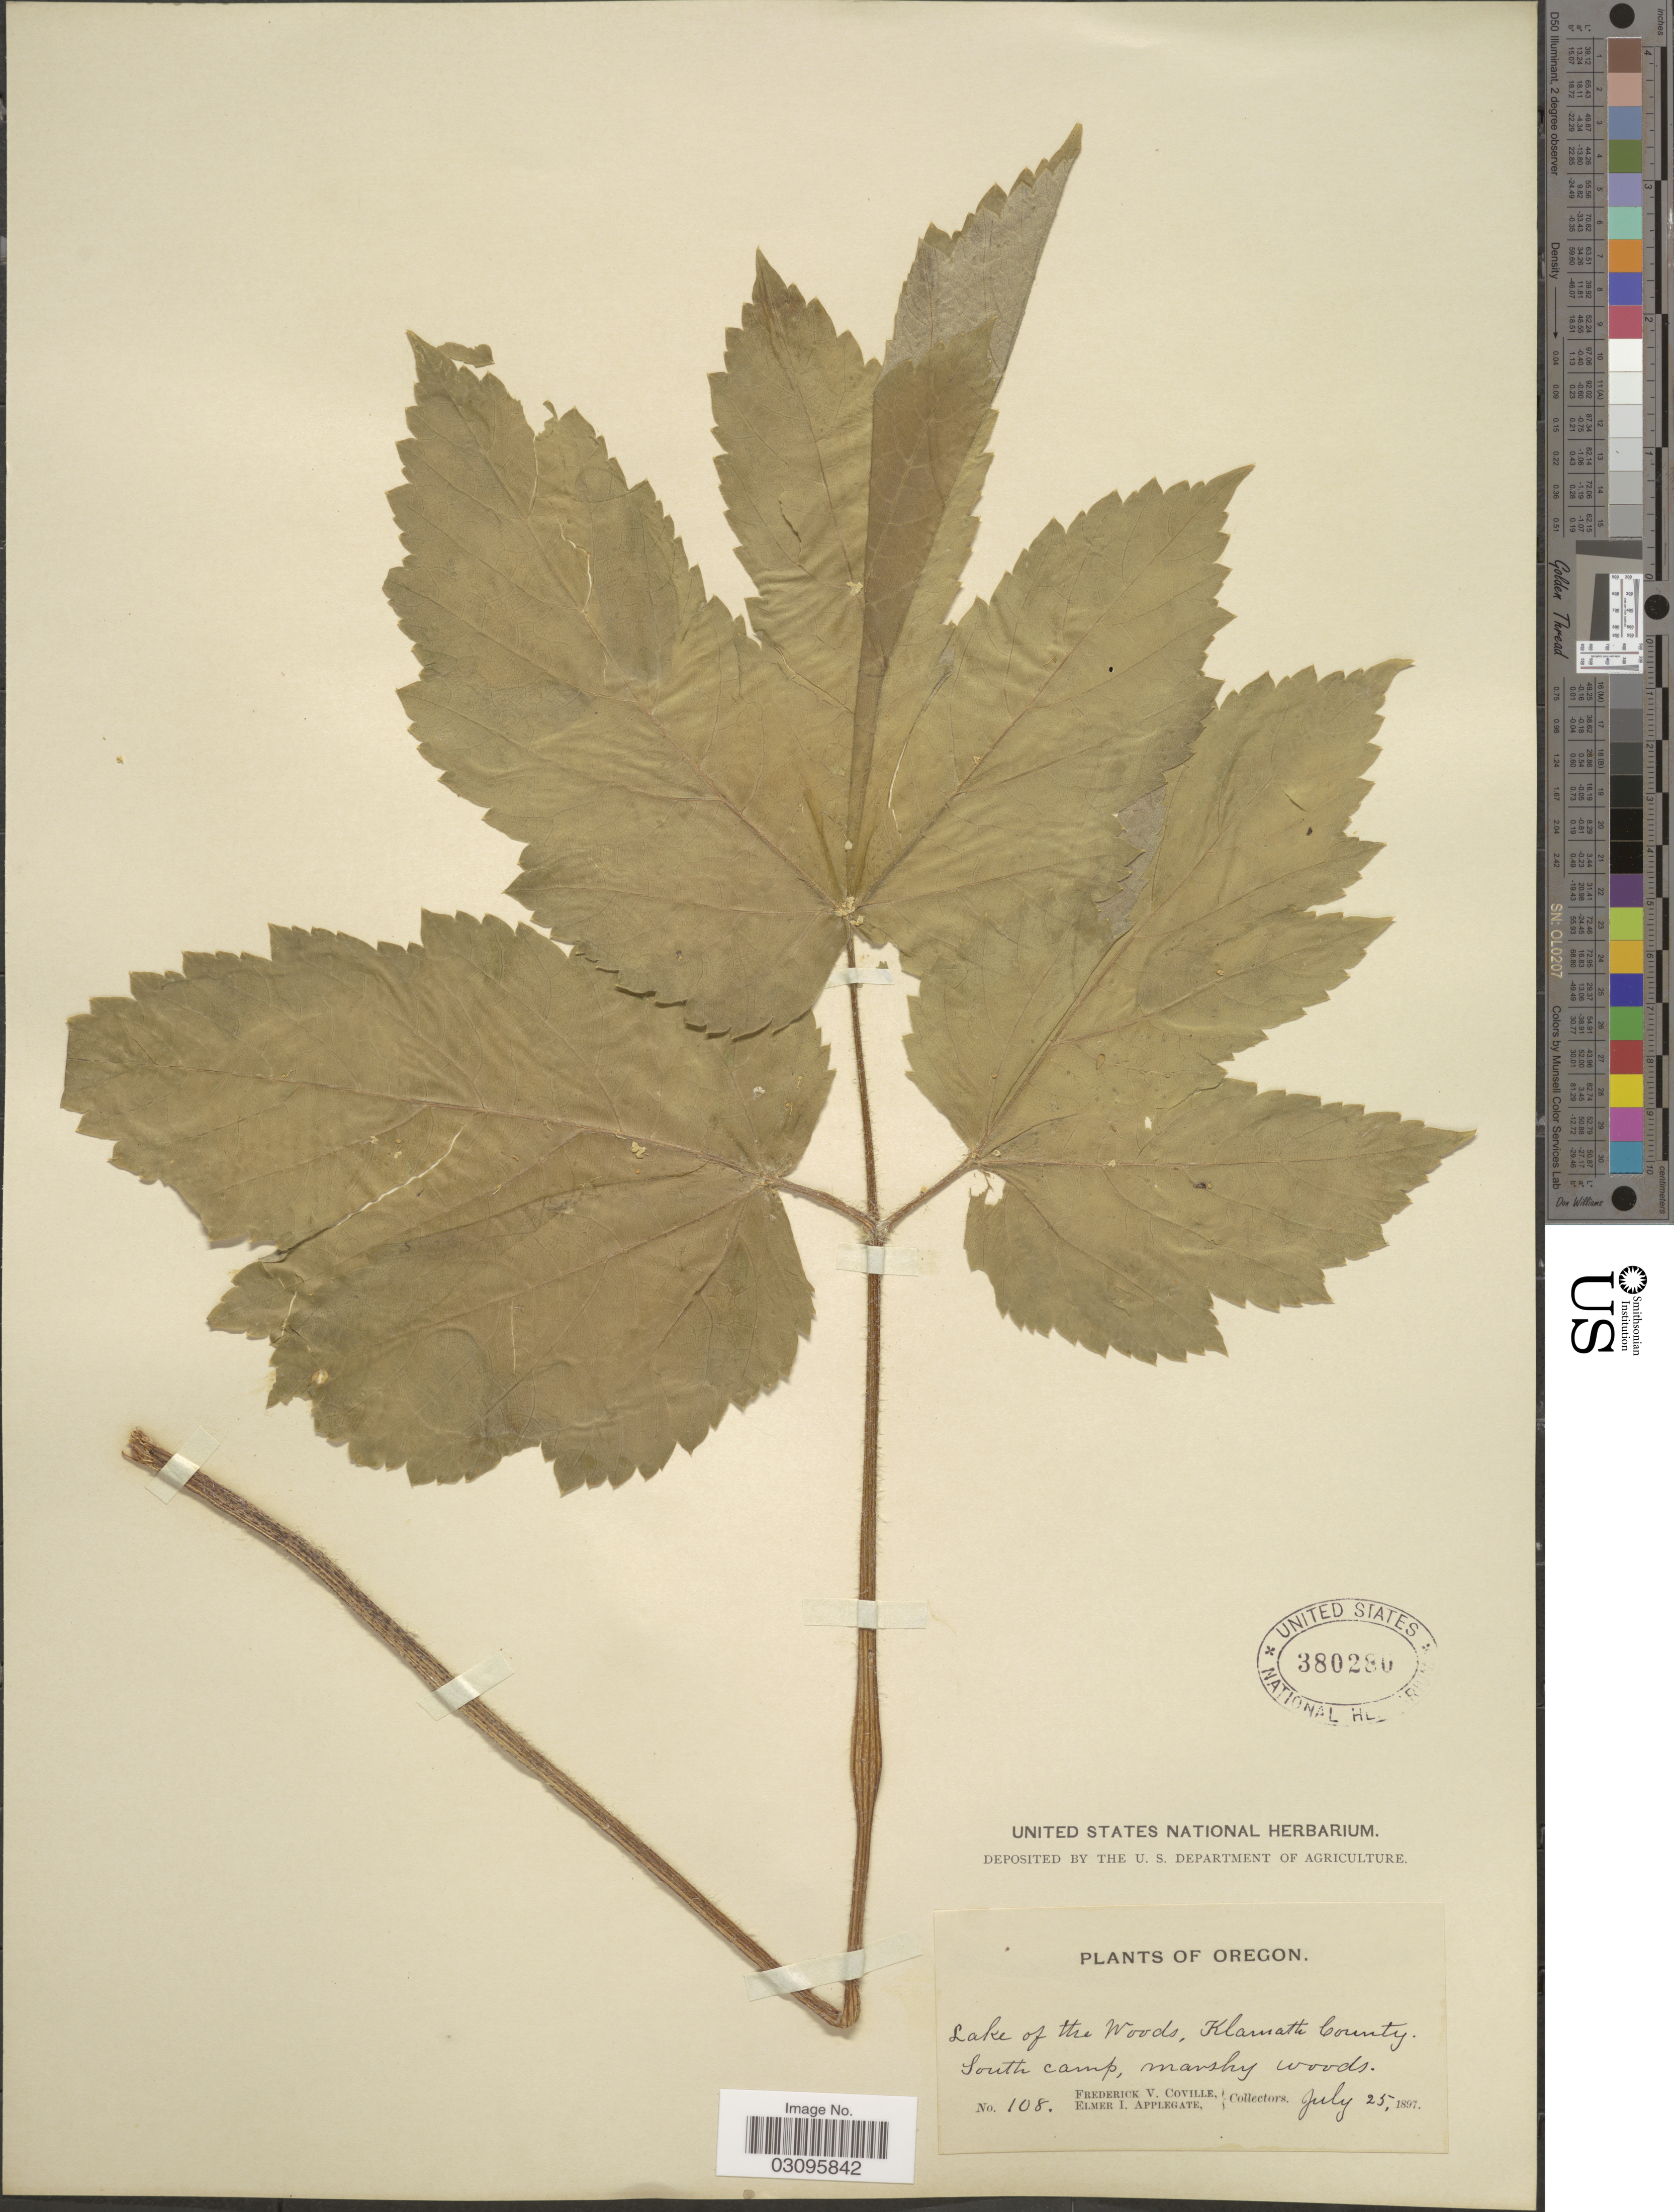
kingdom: Plantae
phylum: Tracheophyta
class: Magnoliopsida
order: Apiales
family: Apiaceae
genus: Heracleum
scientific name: Heracleum lanatum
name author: Michx.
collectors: F. V. Coville & E. I. Applegate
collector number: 108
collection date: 1897-07-25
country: United States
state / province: Oregon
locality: Lake of the Woods, Klamath County. South camp.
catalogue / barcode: US 380280